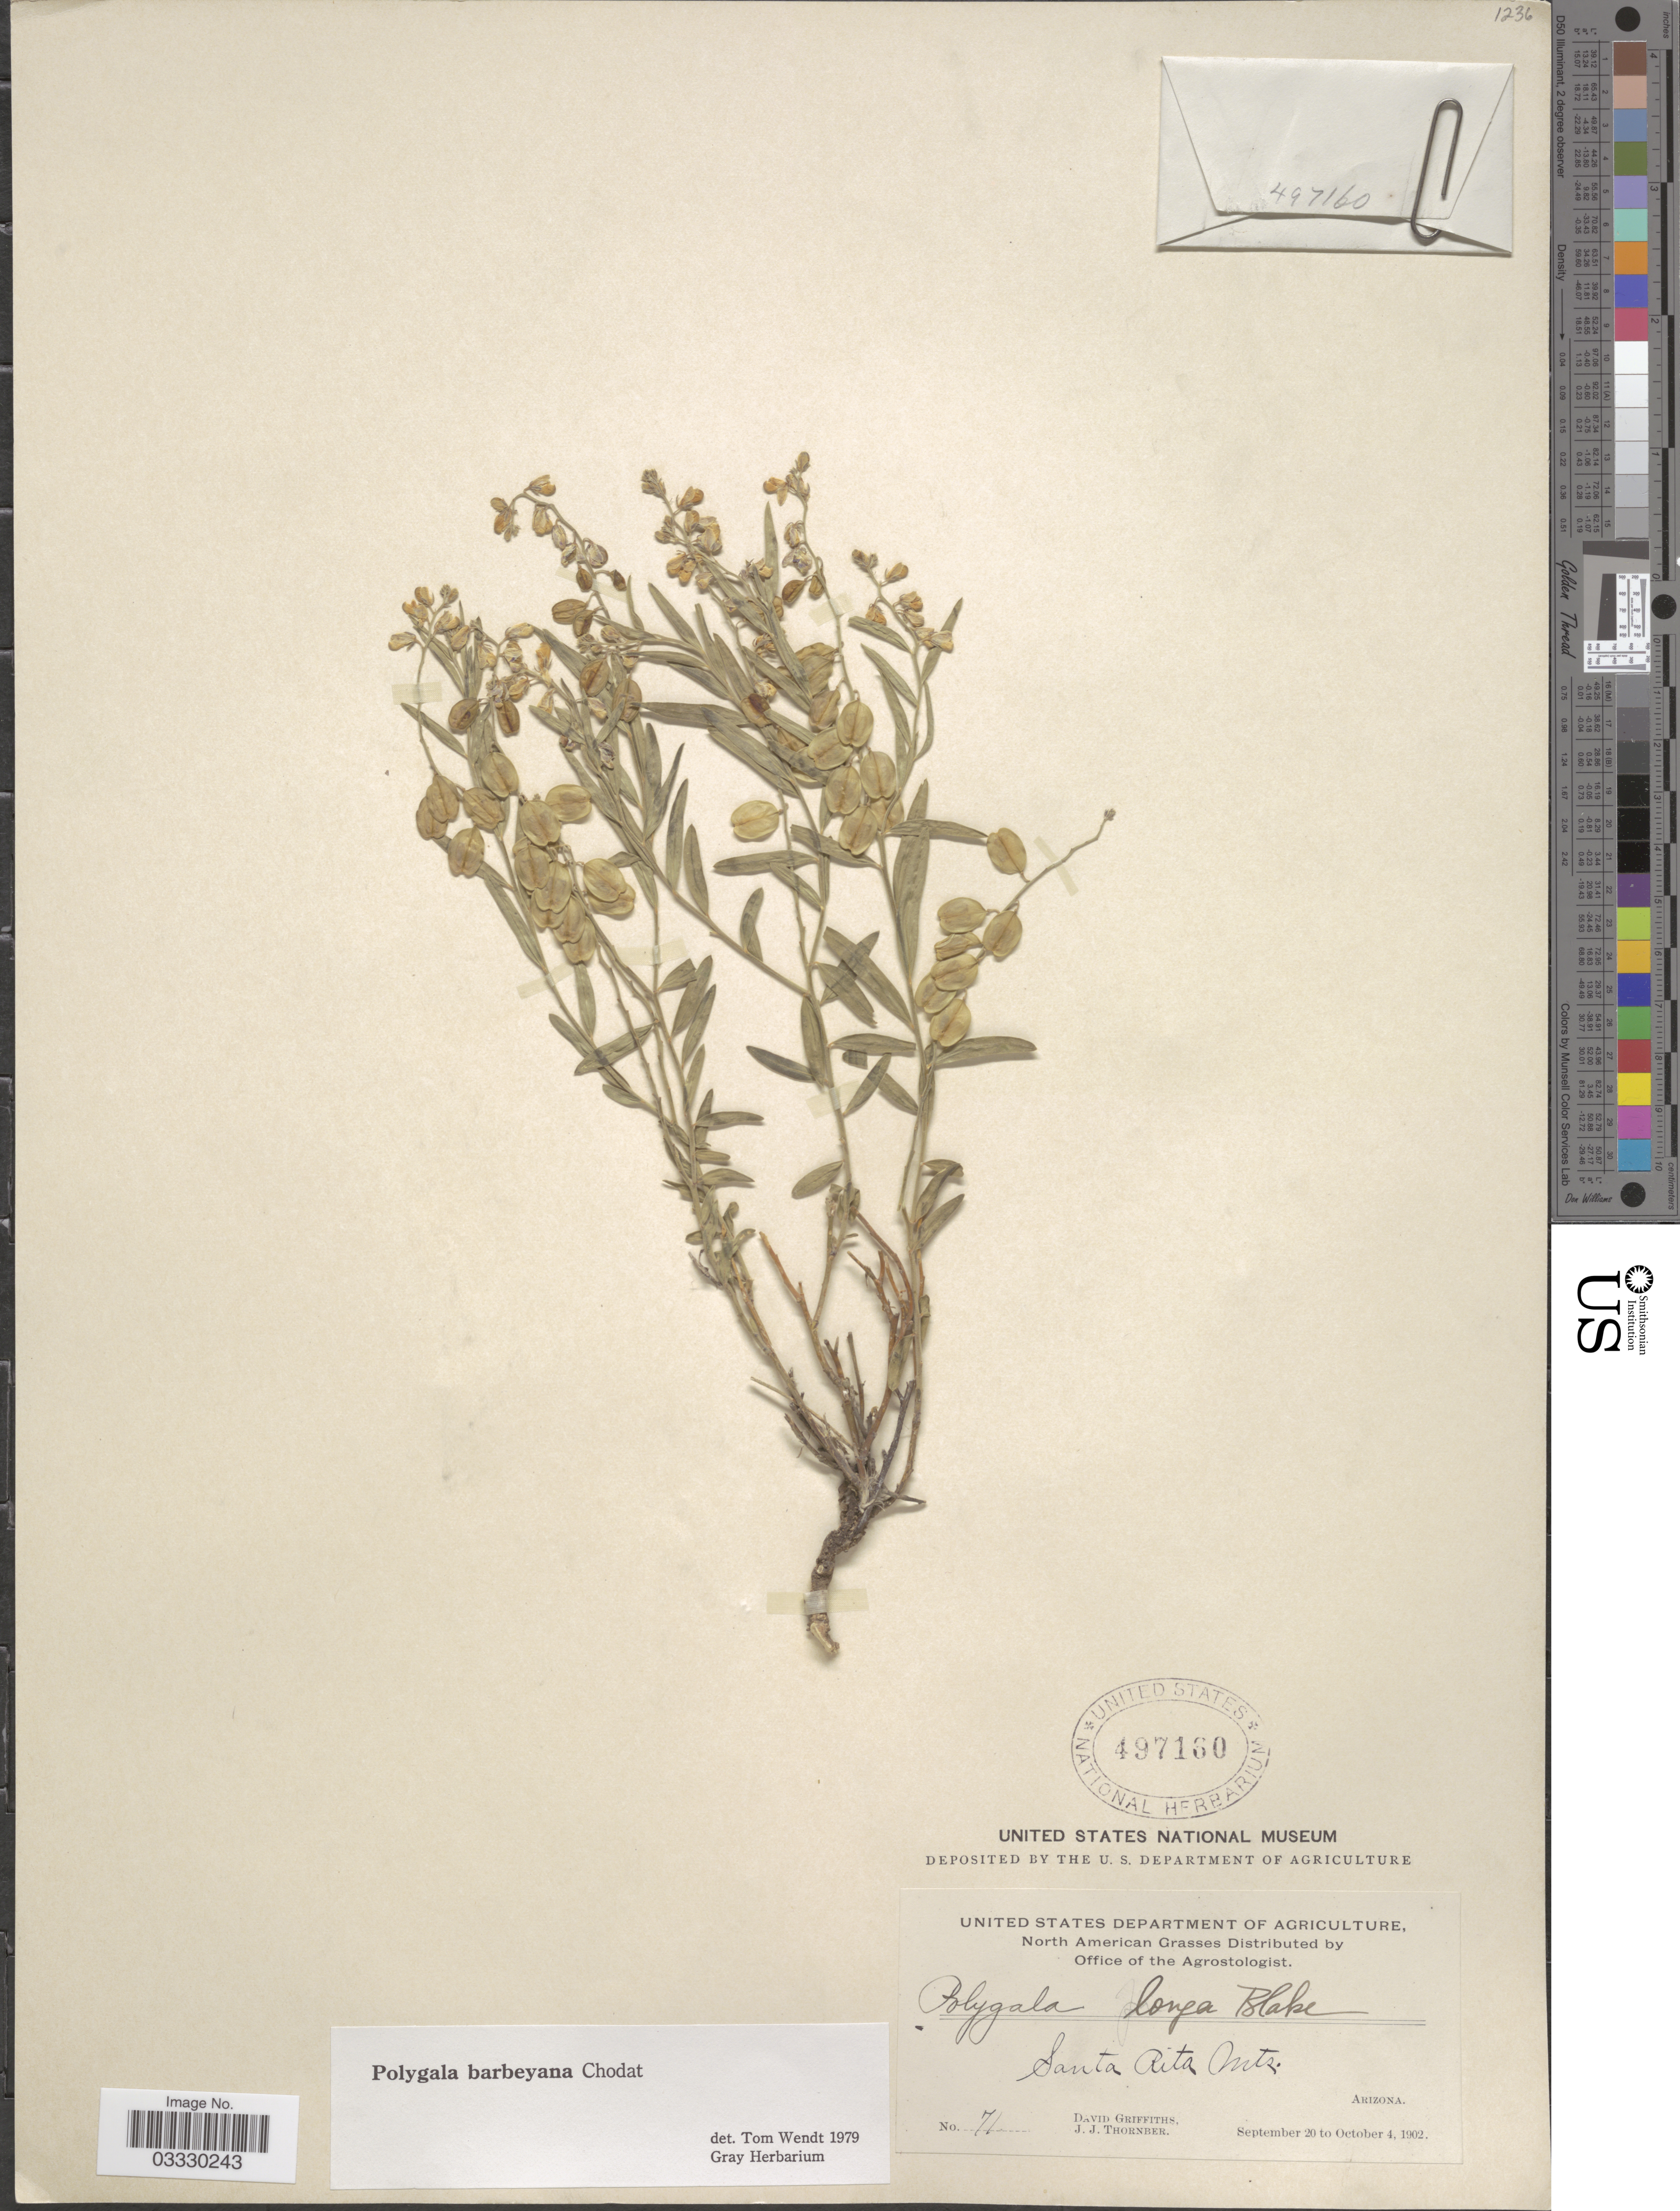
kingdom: Plantae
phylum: Tracheophyta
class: Magnoliopsida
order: Fabales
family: Polygalaceae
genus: Hebecarpa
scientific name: Hebecarpa barbeyana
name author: (Chodat) J.R. Abbott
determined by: Strong, Mark T., (BOT), Smithsonian Institution - National Museum of Natural History (UNITED STATES)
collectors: D. Griffiths & J. Thornber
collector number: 71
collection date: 1902-09-20/1902-10-04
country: United States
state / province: Arizona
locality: Santa Rita Mts.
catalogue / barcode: US 497160